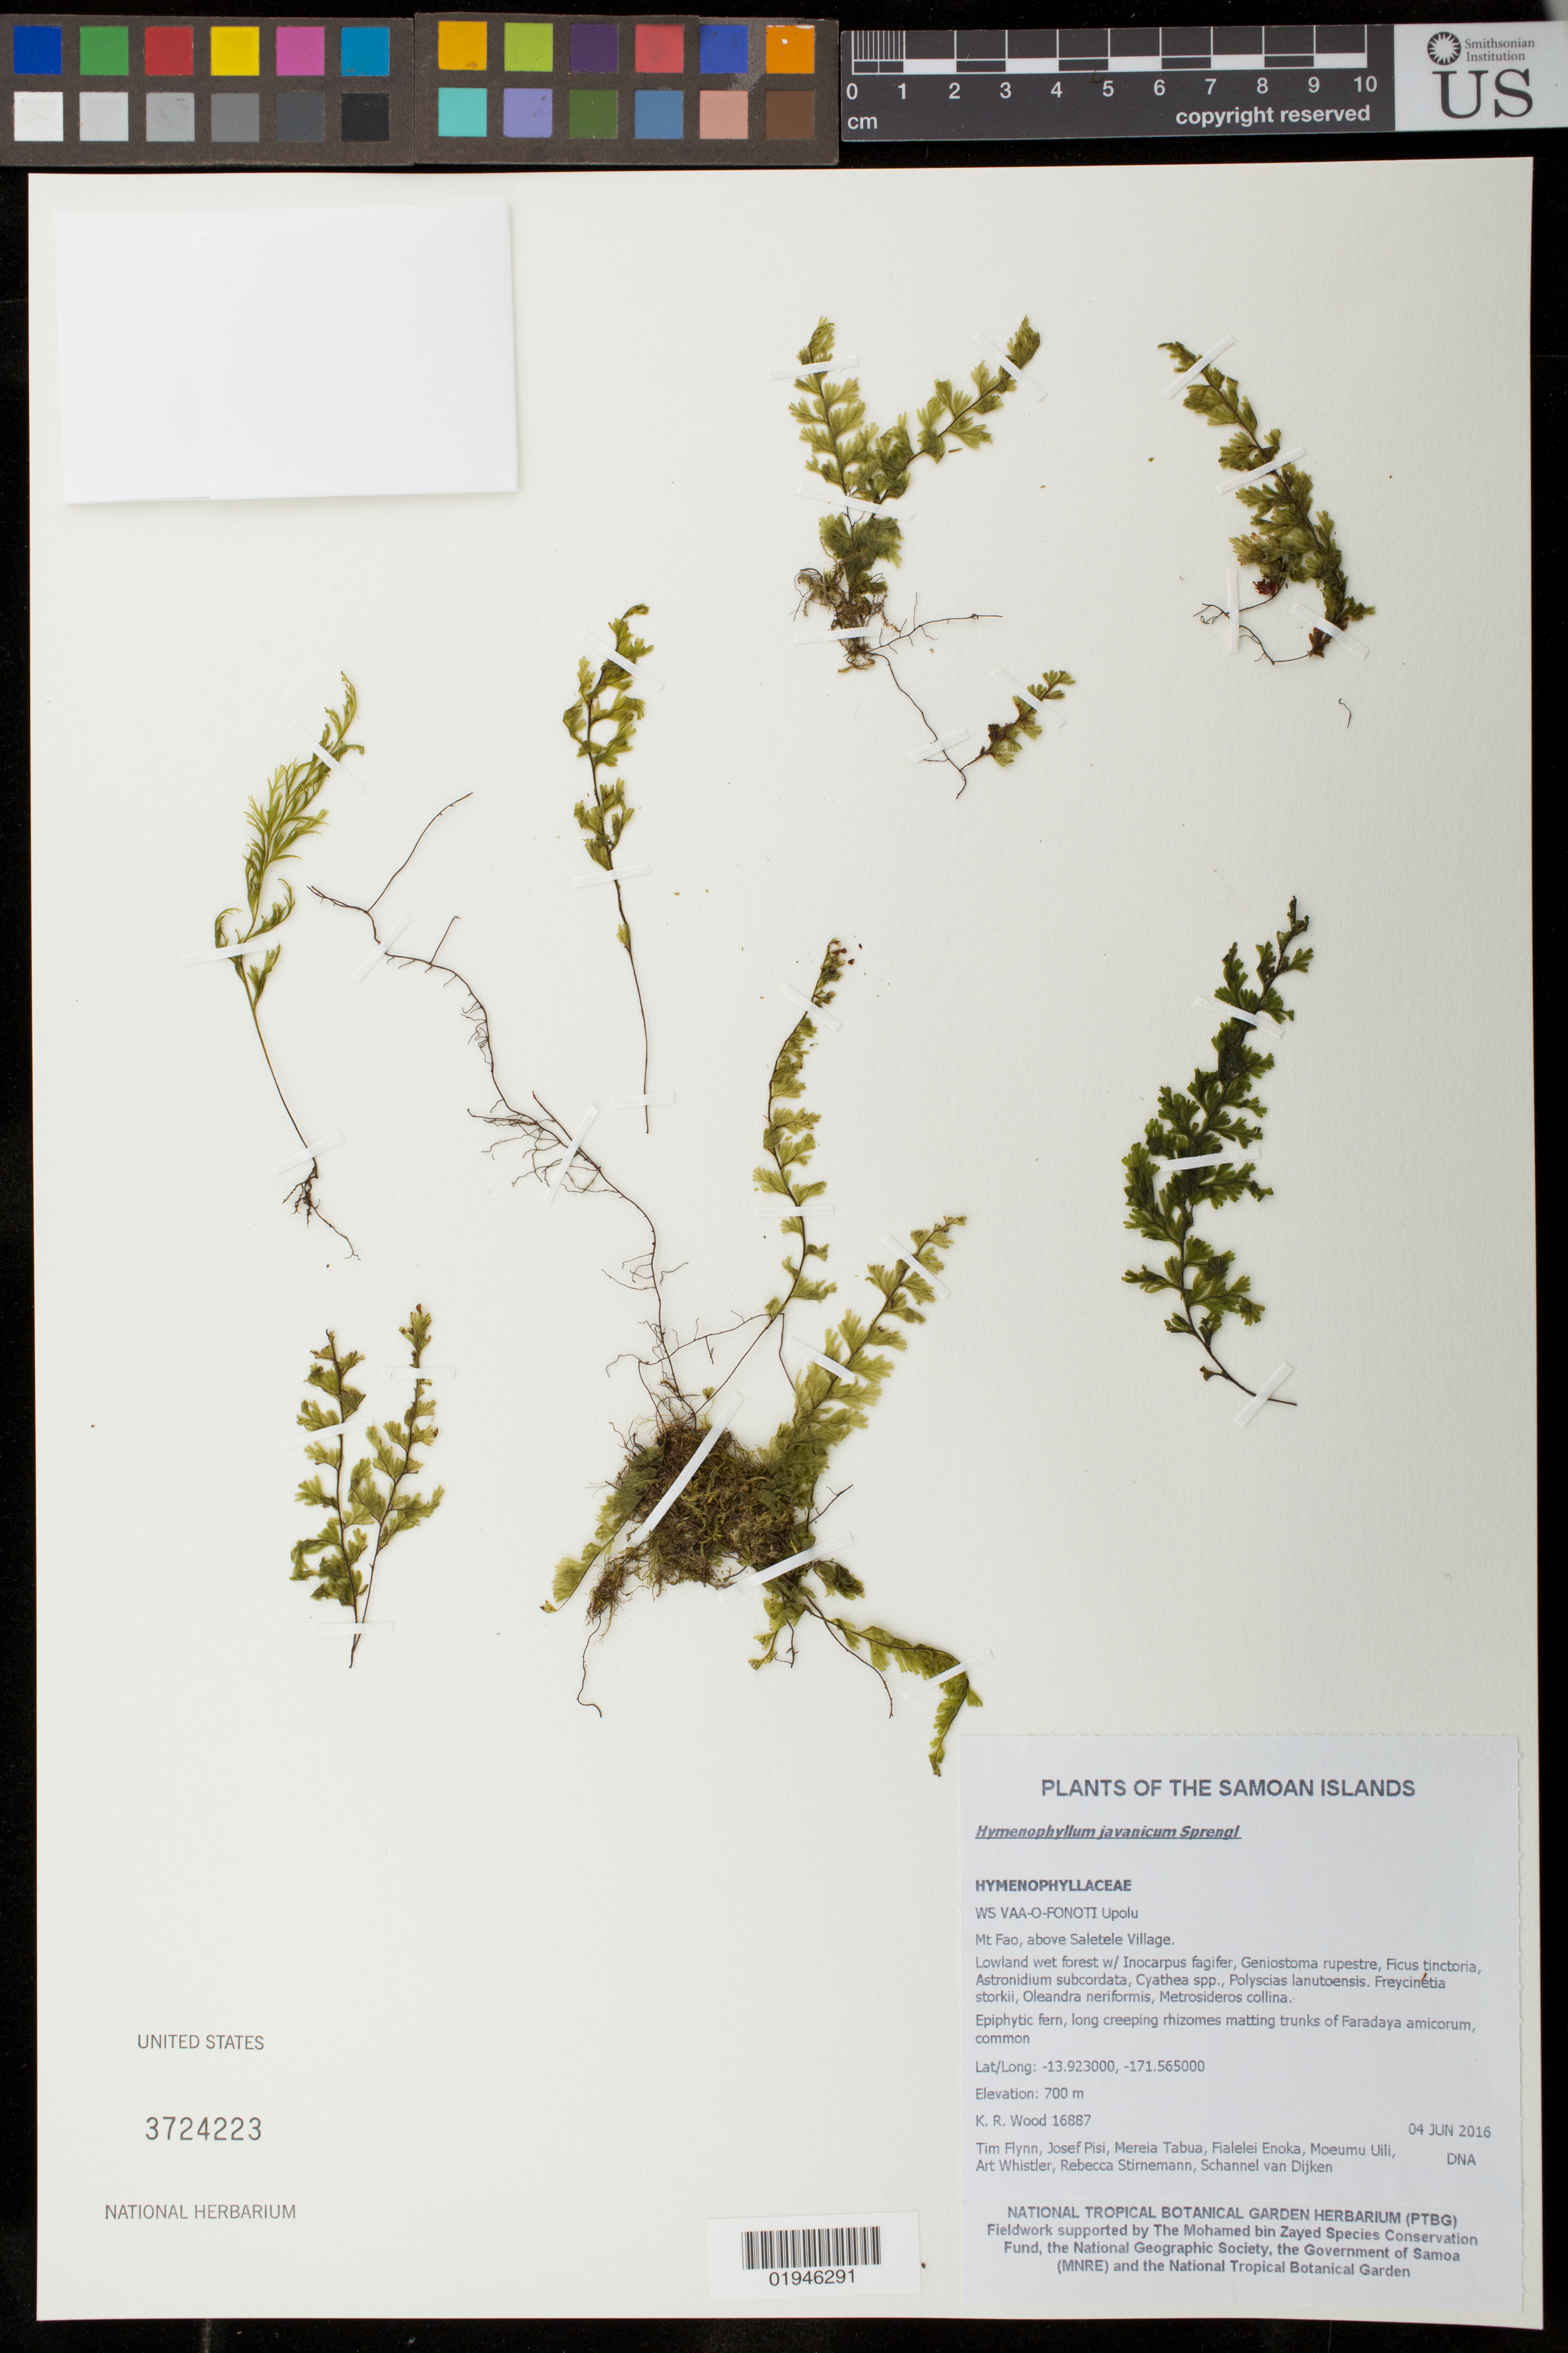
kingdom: Plantae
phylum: Tracheophyta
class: Polypodiopsida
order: Hymenophyllales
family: Hymenophyllaceae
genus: Hymenophyllum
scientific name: Hymenophyllum javanicum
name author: Spreng.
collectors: K. R. Wood, T. W. Flynn, J. Pisi, M. Tabua, F. Enoka, M. Uili, A. Whistler & R. Stirnemann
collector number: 16887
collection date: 2016-06-04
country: Samoa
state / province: Atua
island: Upolu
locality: Upolu, Mt. Fao, above Saletele Village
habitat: Lowland wet forest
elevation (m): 700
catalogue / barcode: US 3724223